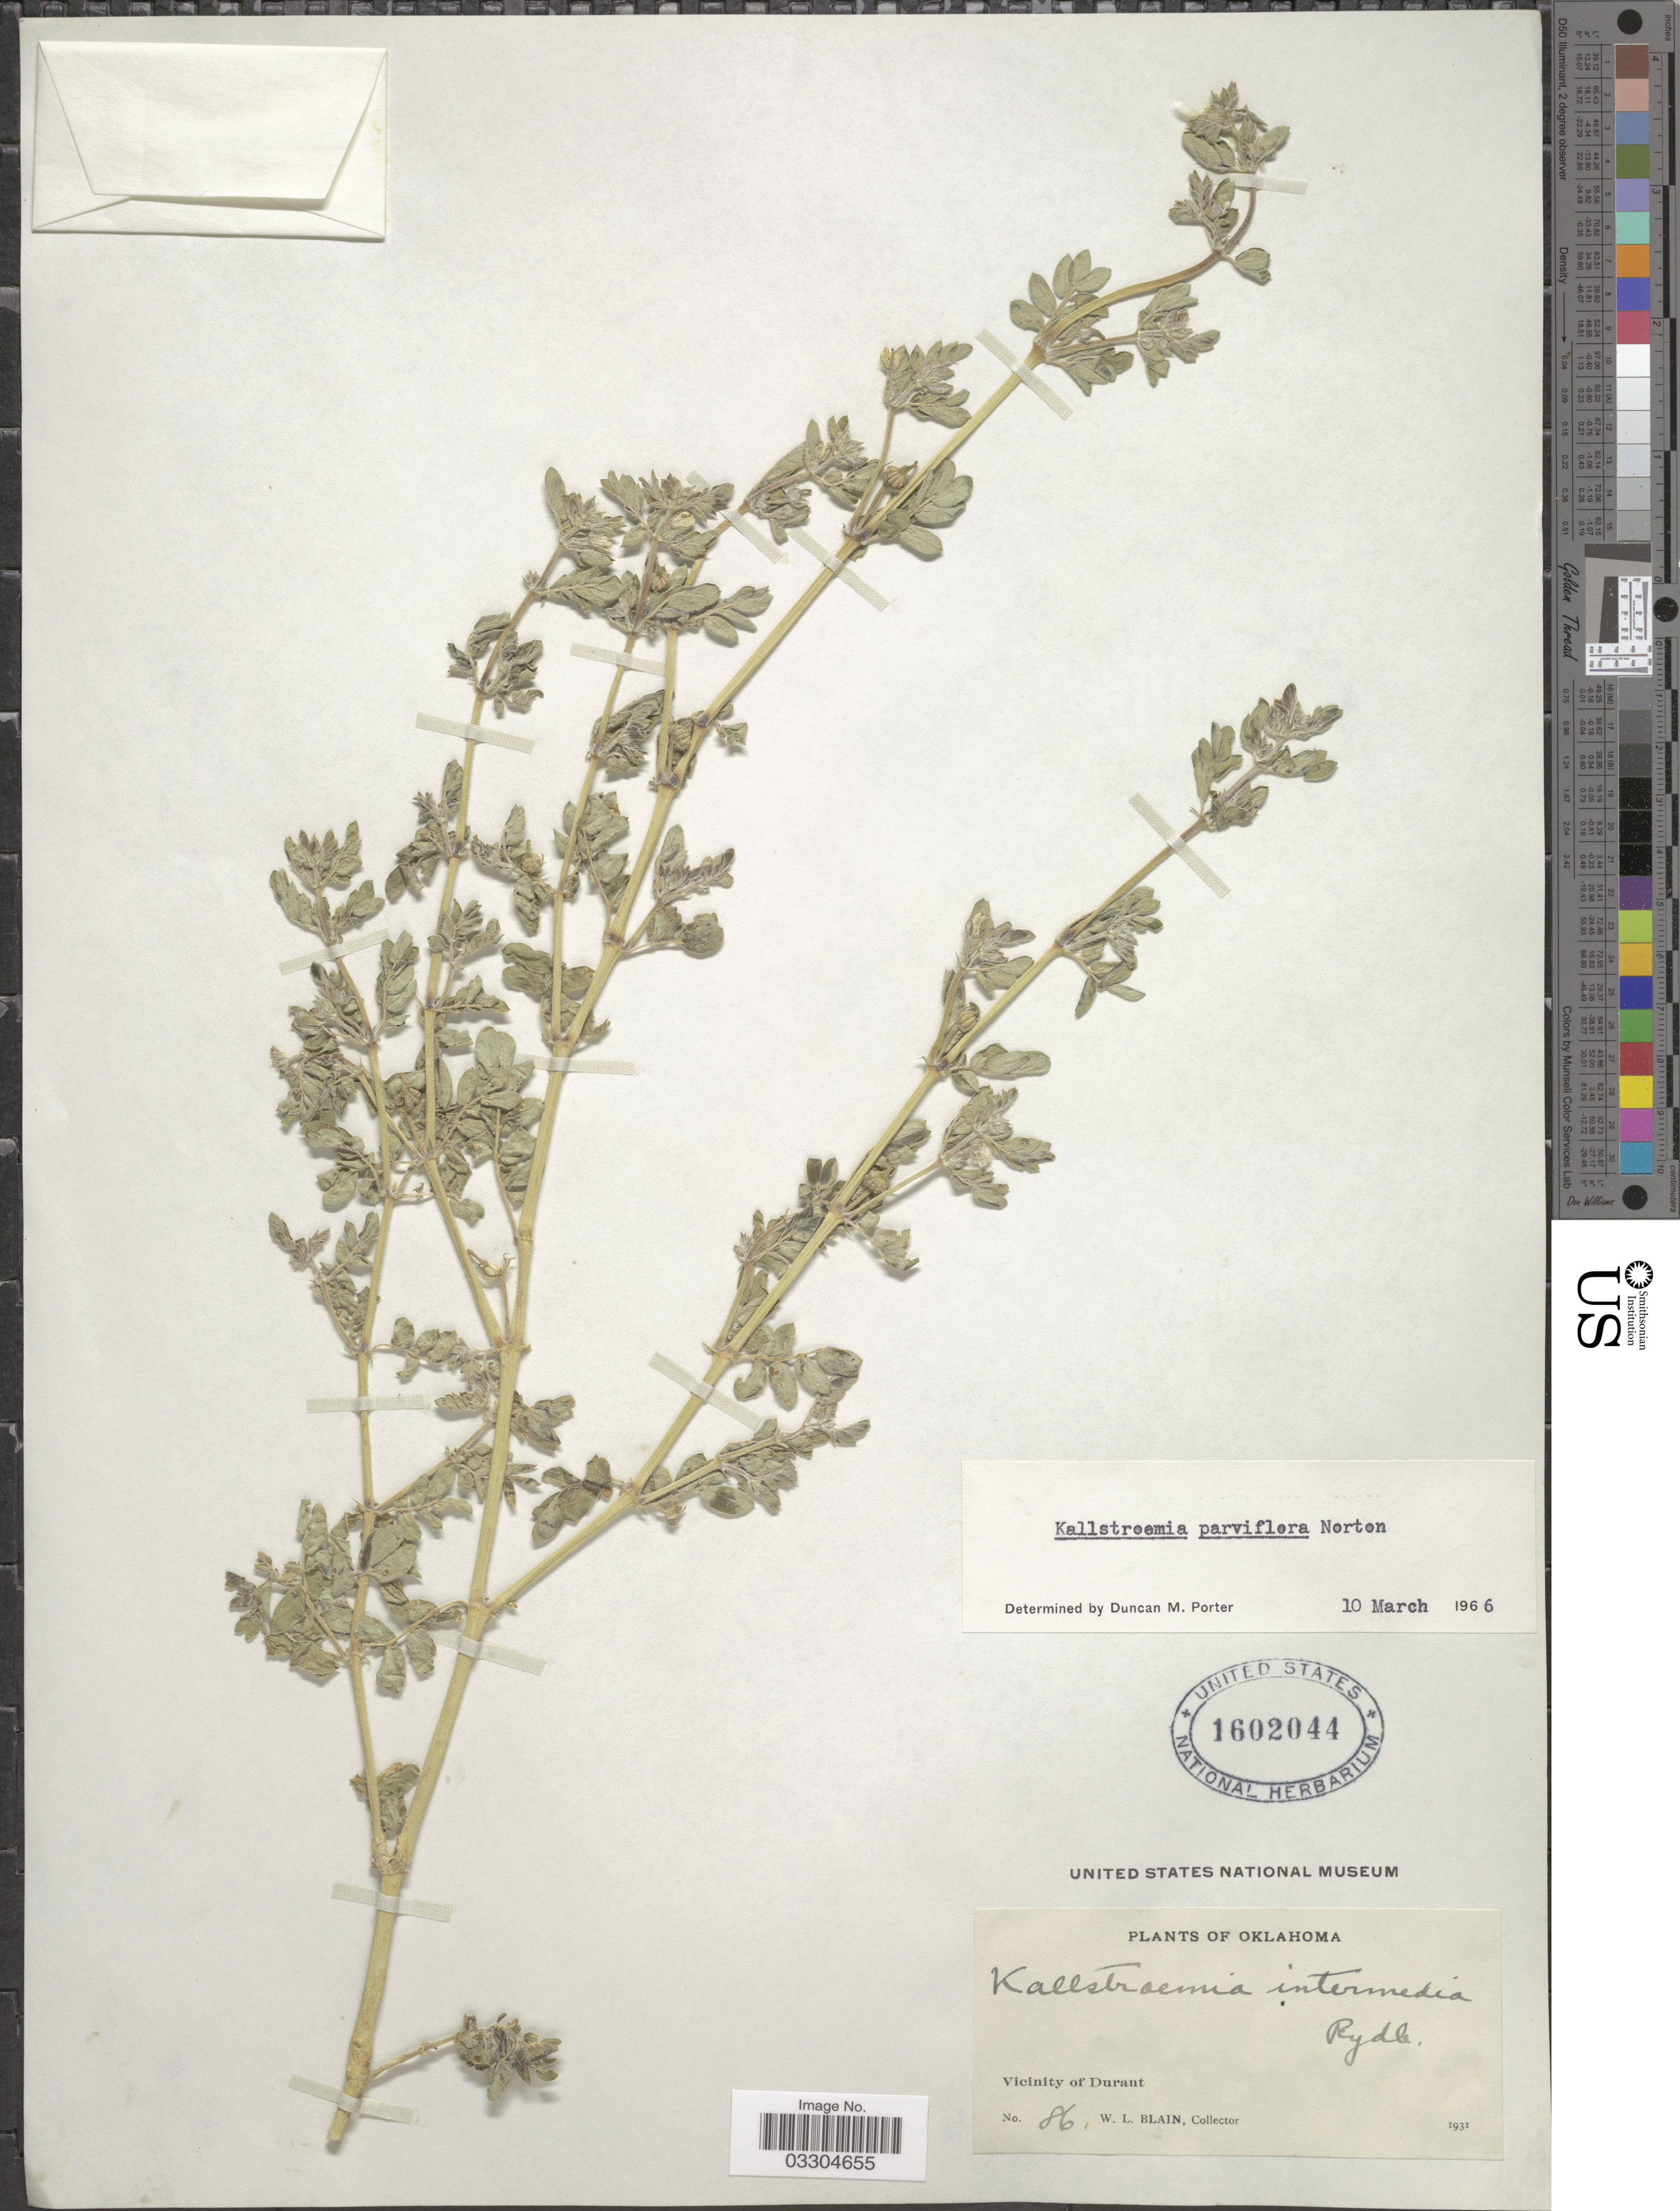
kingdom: Plantae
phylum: Tracheophyta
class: Magnoliopsida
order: Zygophyllales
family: Zygophyllaceae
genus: Kallstroemia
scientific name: Kallstroemia parviflora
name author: Norton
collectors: W. Blain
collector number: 86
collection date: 1931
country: United States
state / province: Oklahoma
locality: Vicinity of Durant.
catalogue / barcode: US 1602044